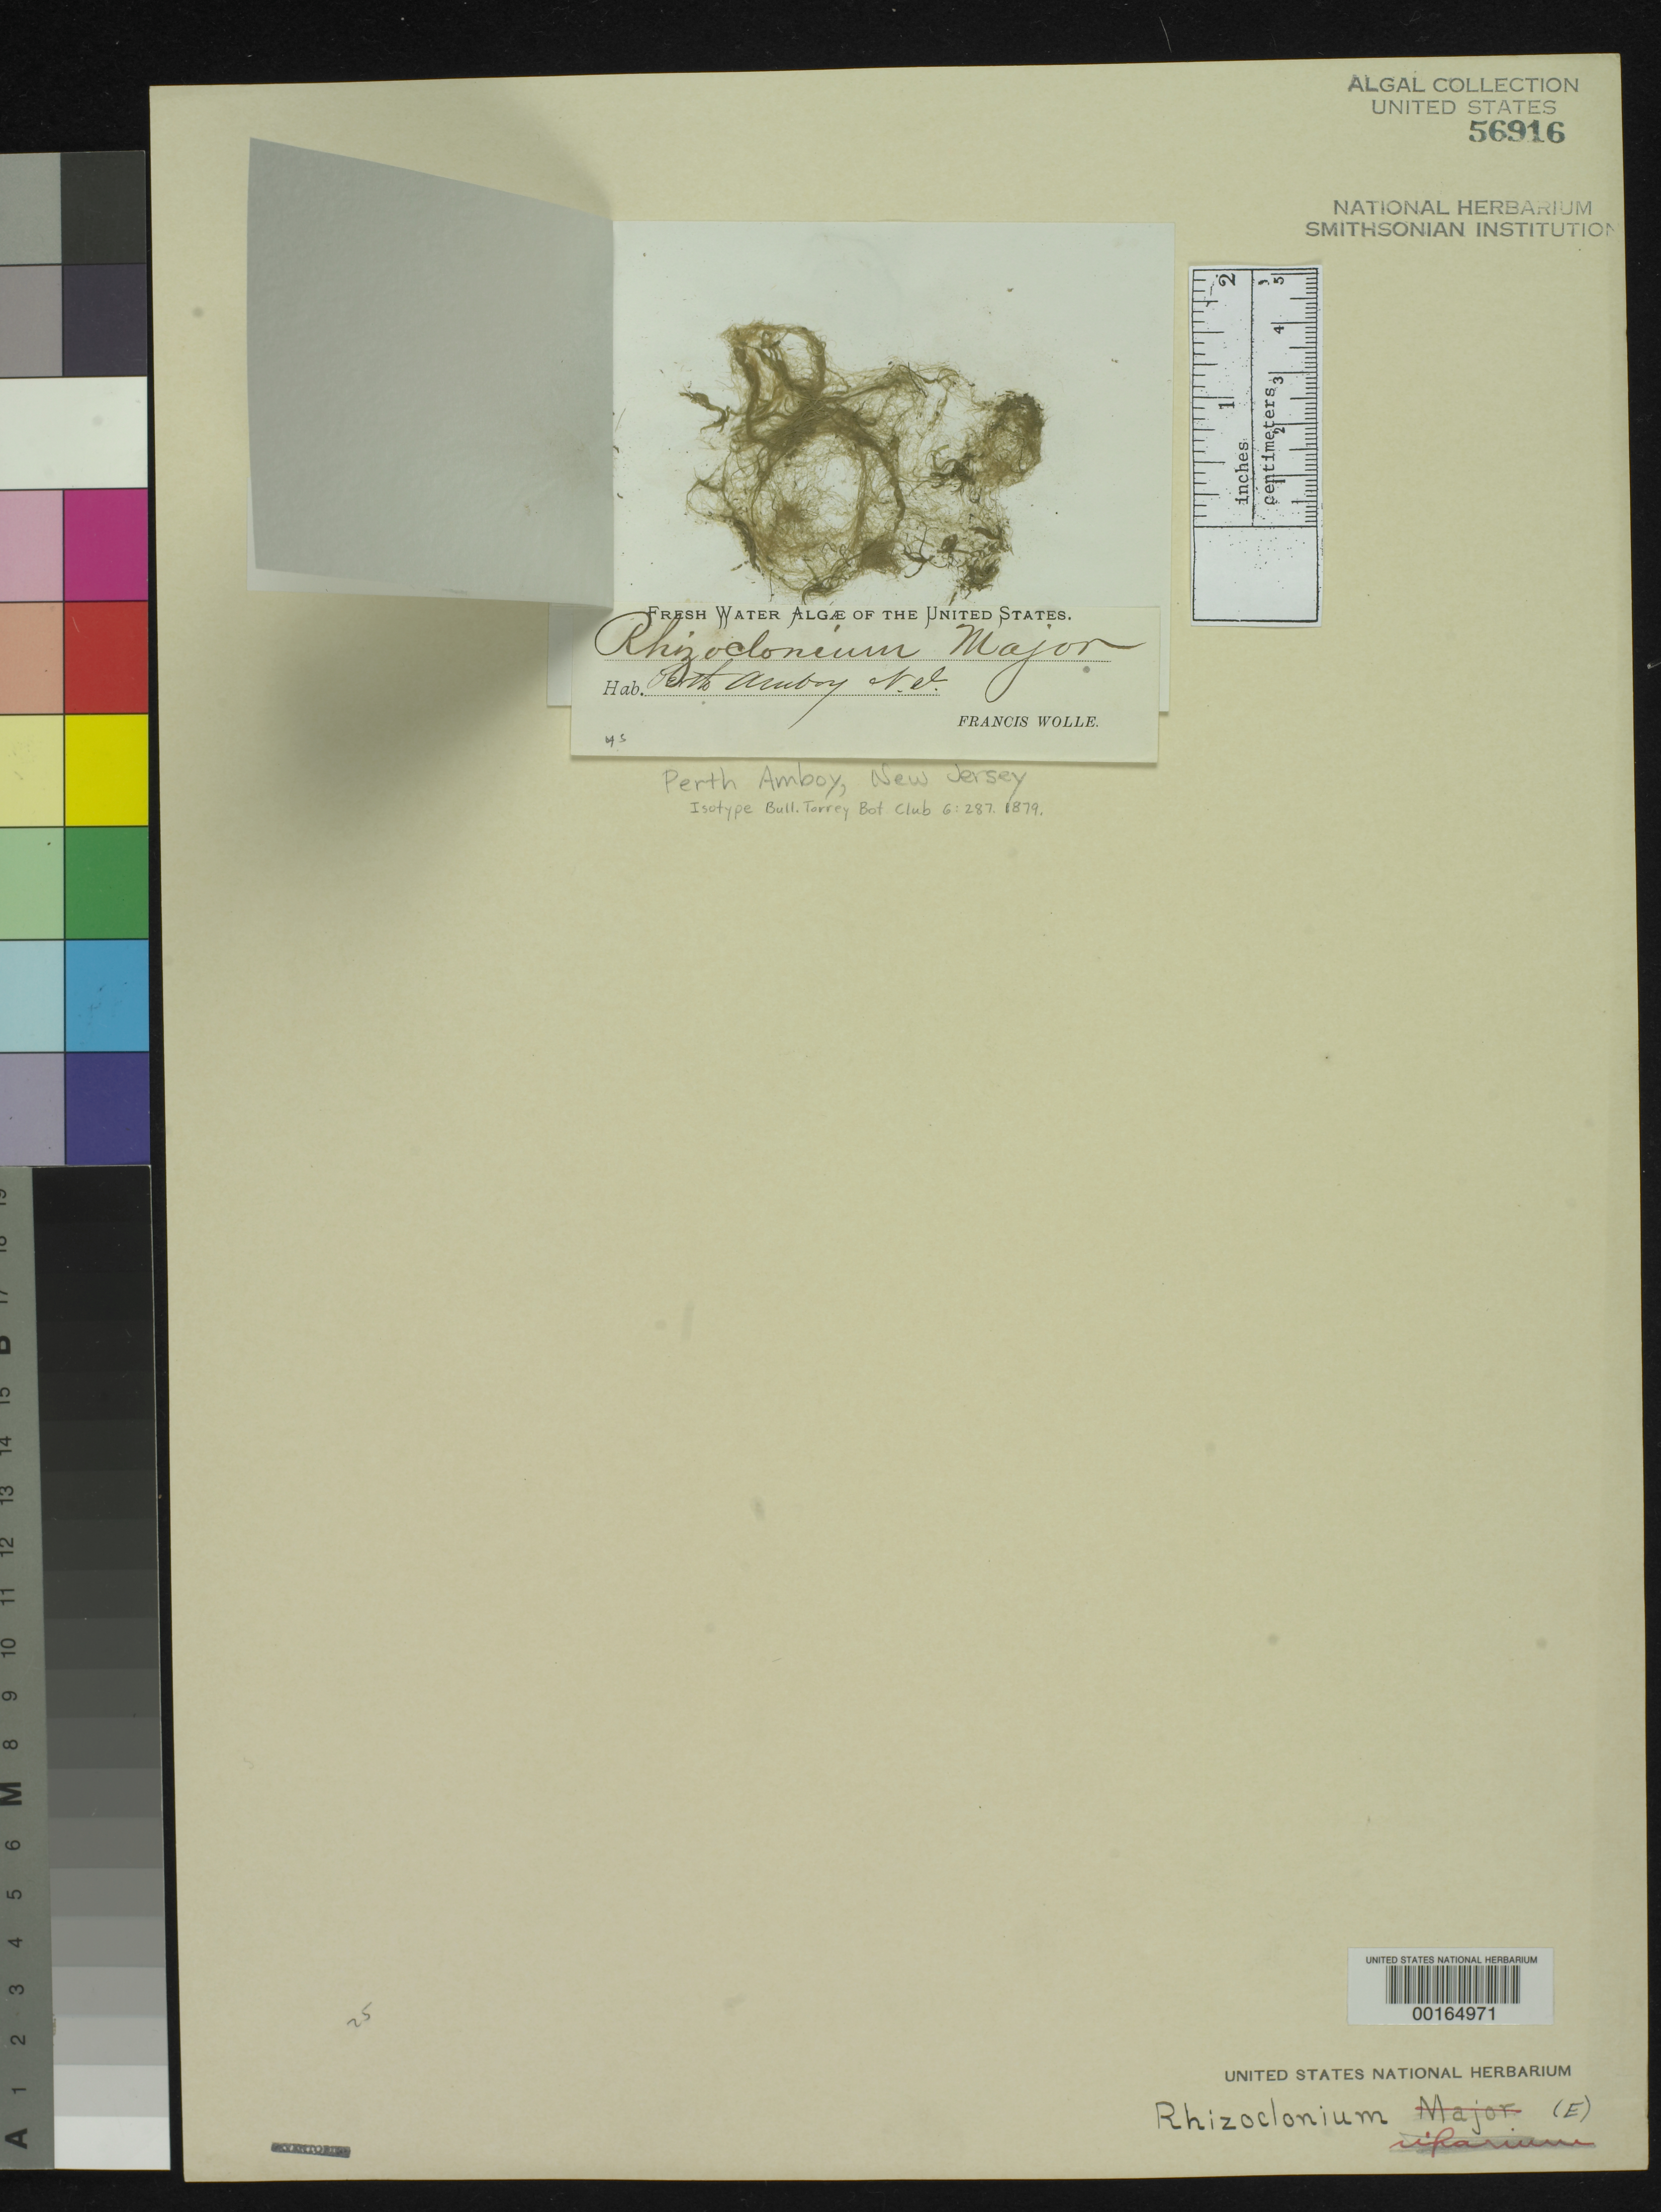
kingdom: Plantae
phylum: Chlorophyta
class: Ulvophyceae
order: Cladophorales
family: Cladophoraceae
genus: Rhizoclonium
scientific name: Rhizoclonium major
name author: Wolle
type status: Isotype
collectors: F. Wolle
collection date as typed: Jul 1878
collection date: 1878-07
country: United States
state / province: New Jersey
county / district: Middlesex County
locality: Perth Amboy.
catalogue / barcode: US 56916